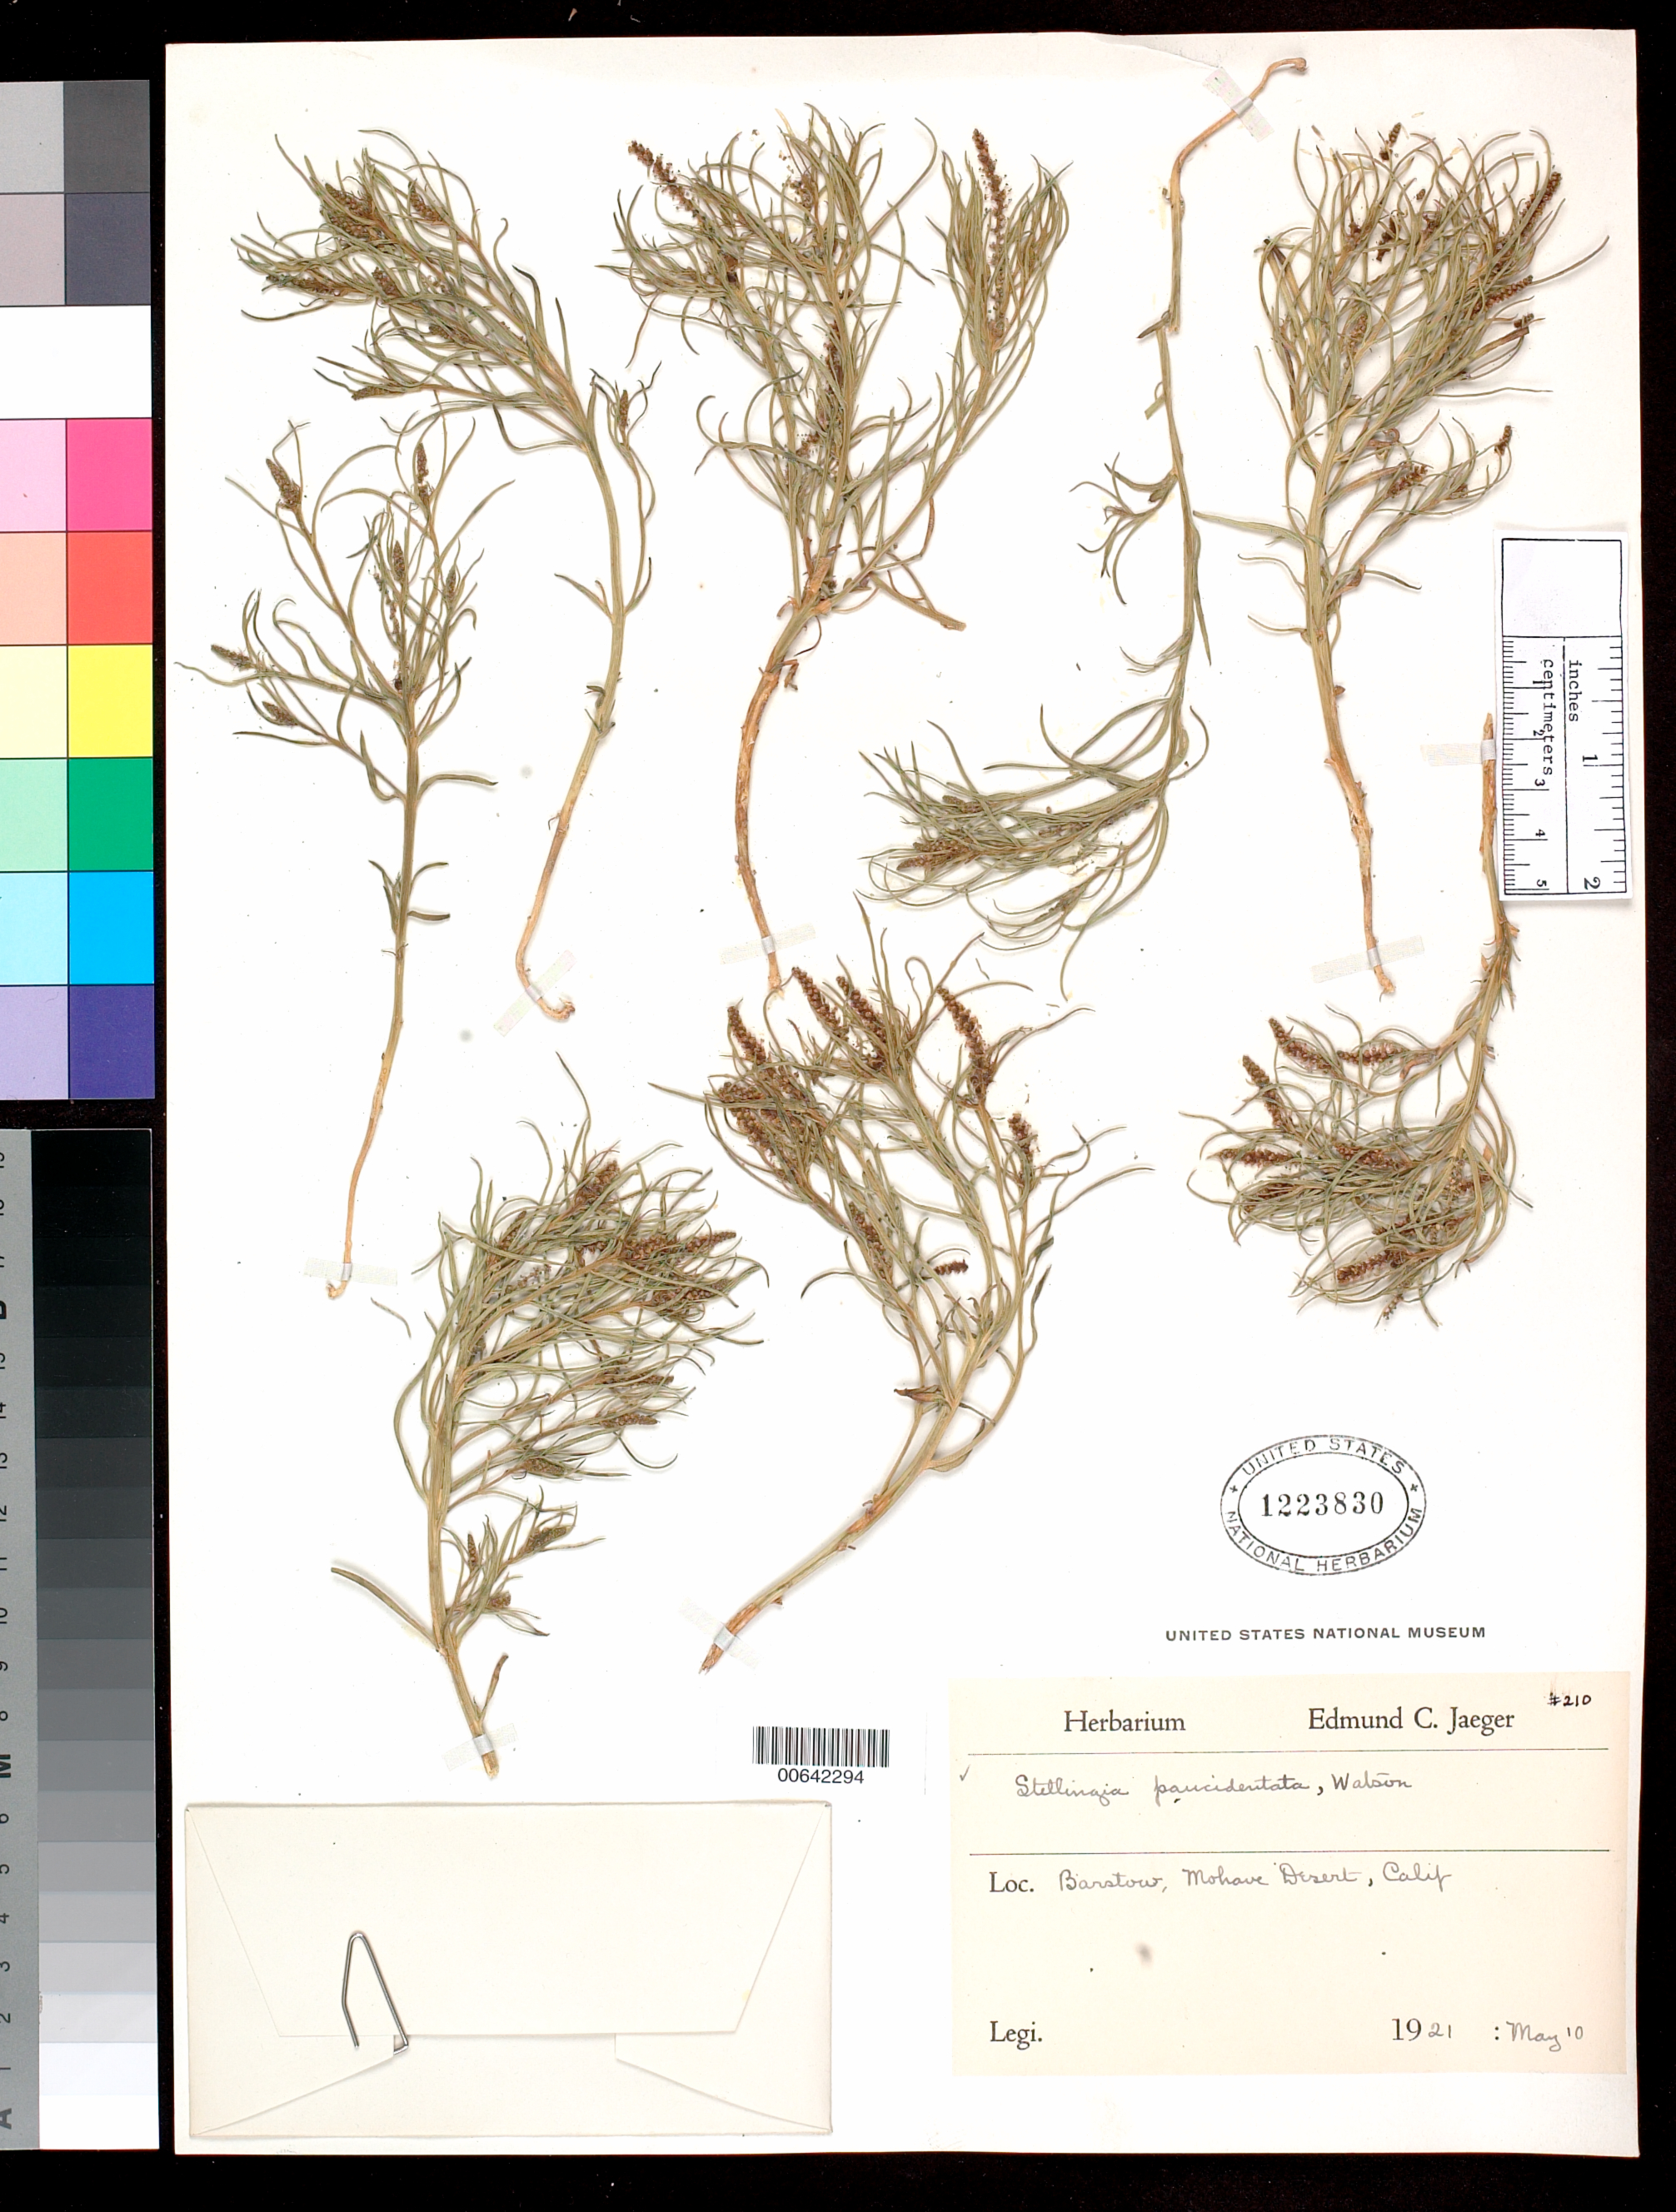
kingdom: Plantae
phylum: Tracheophyta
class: Magnoliopsida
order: Malpighiales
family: Euphorbiaceae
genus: Stillingia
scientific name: Stillingia paucidentata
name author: S. Watson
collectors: E. Jaeger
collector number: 210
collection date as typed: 10 May 1921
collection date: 1921-05-10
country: United States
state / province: California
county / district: Kern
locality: Barstow, Mohave Desert.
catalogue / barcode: US 1223830